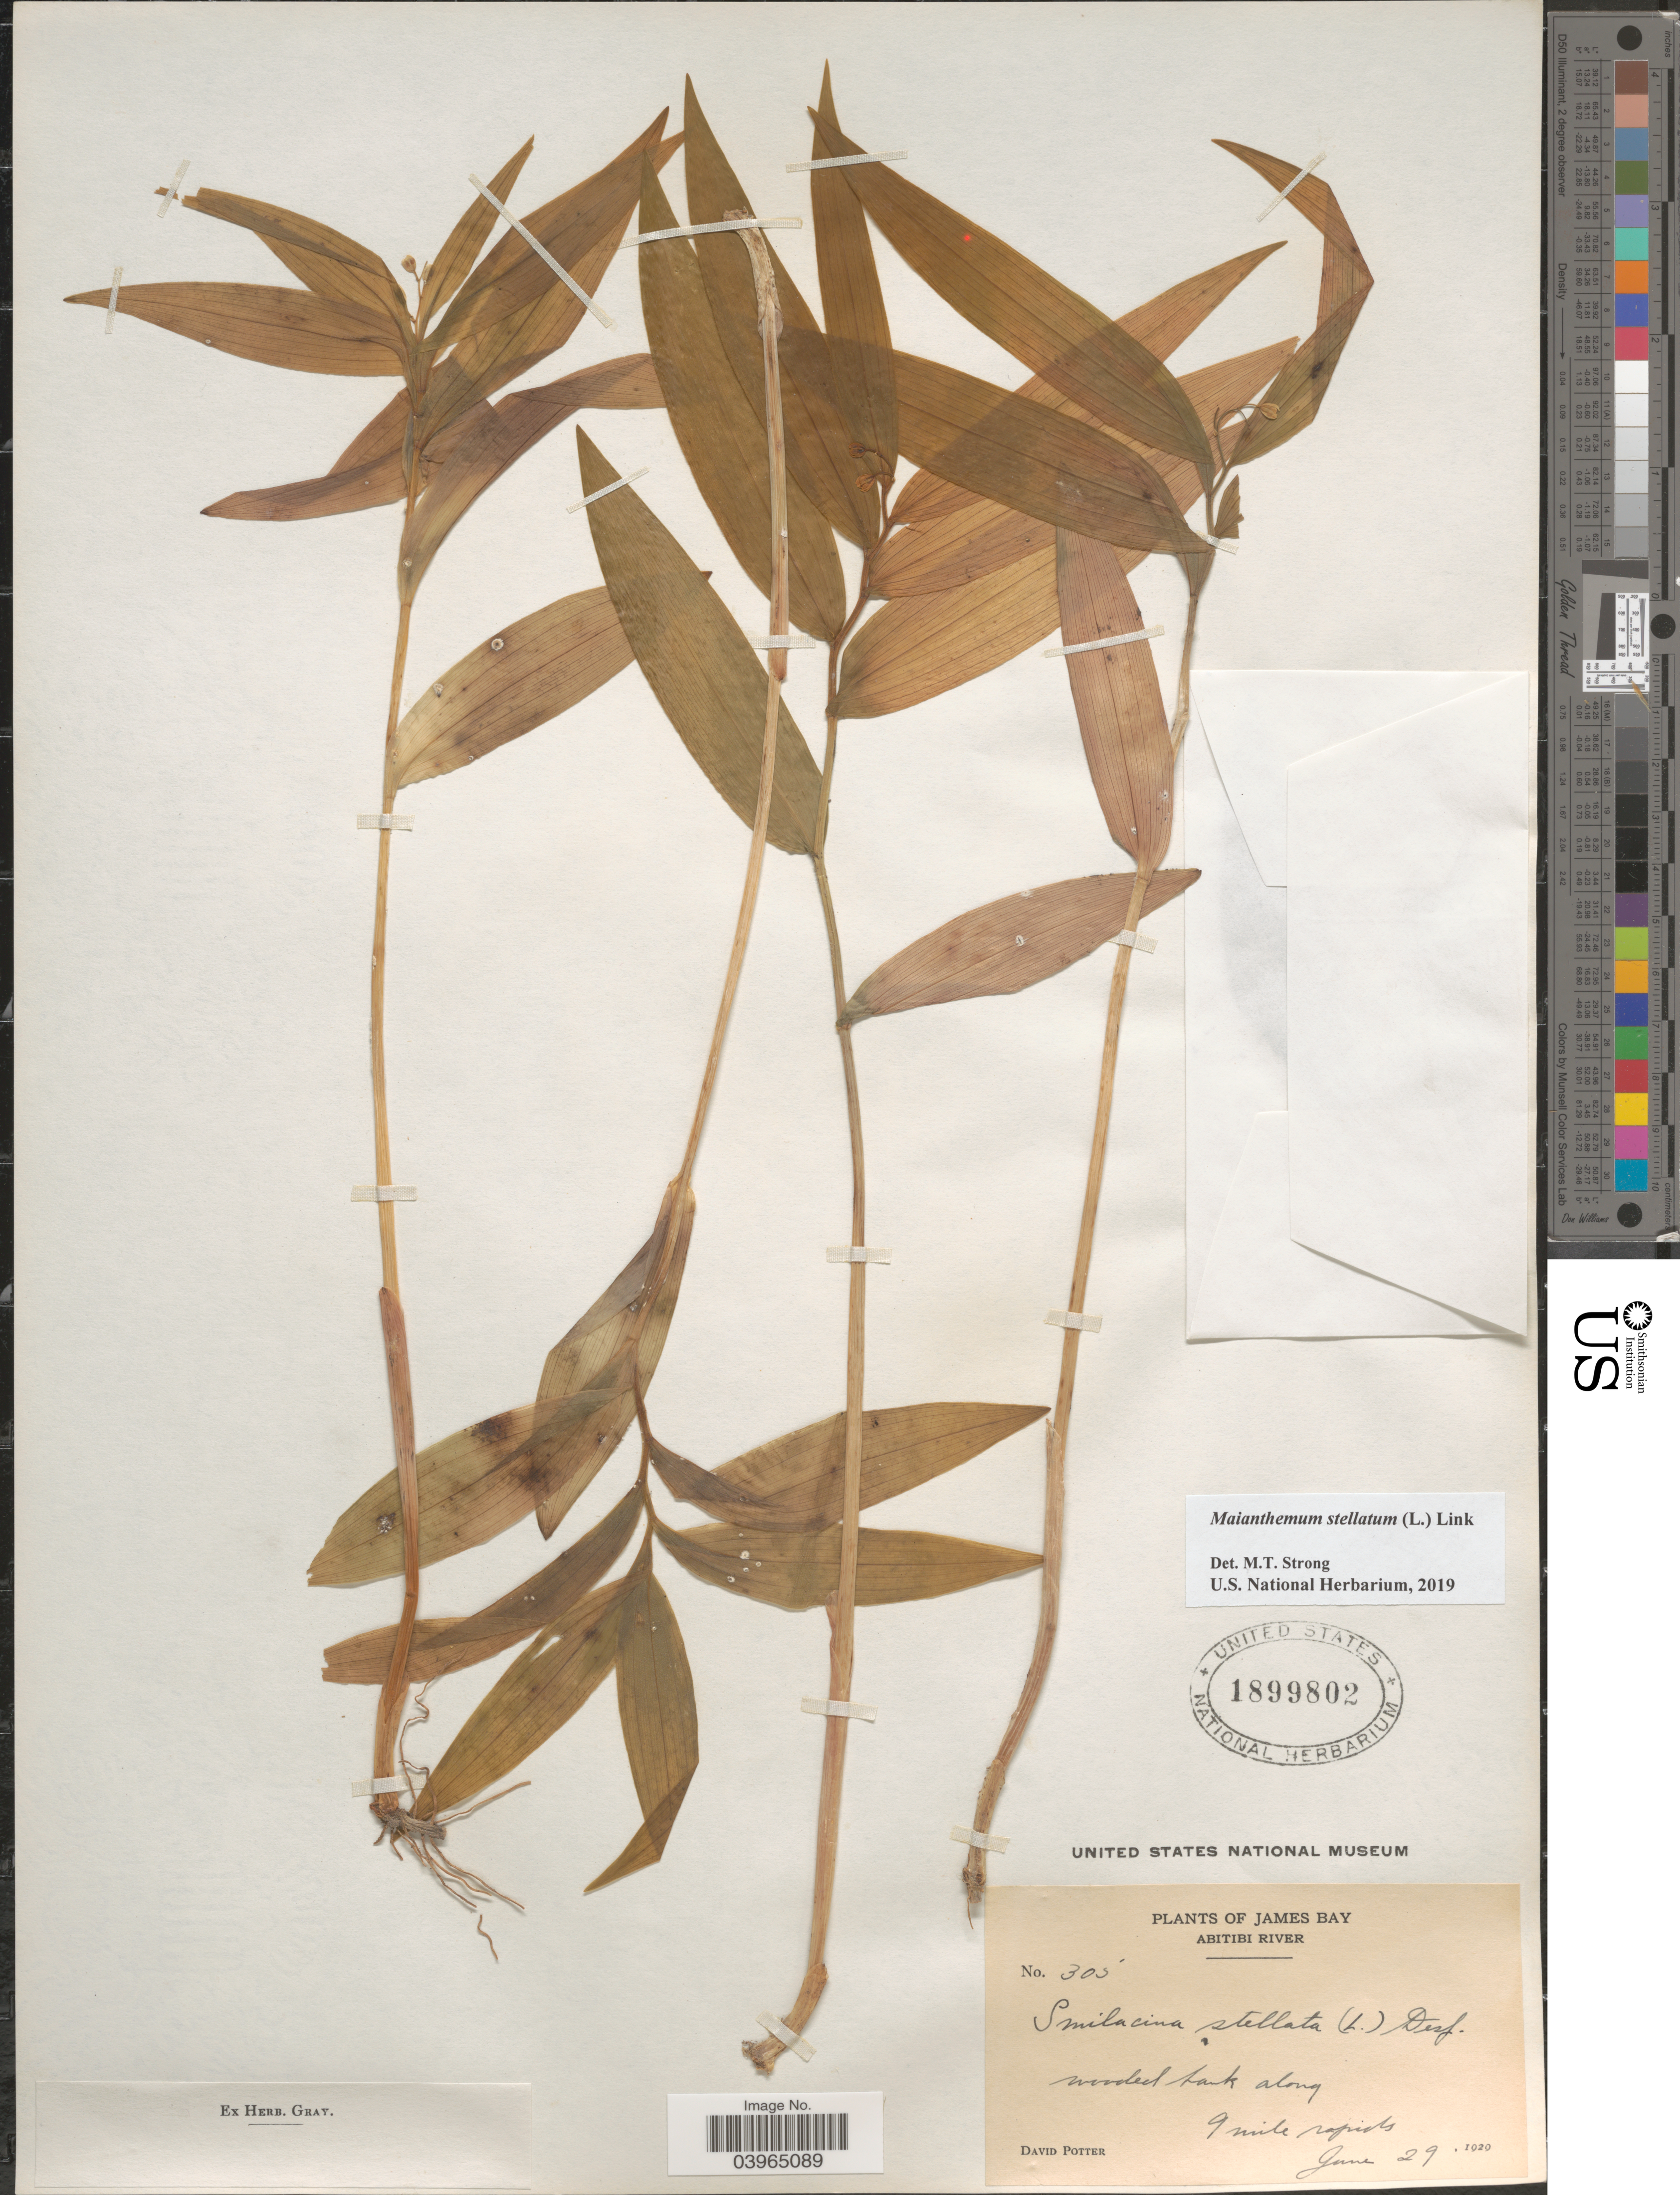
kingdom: Plantae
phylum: Tracheophyta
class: Liliopsida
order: Asparagales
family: Asparagaceae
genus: Maianthemum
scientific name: Maianthemum stellatum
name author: (L.) Link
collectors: D. Potter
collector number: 305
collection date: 1920-06-29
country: Canada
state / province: Ontario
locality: James Bay. Abitibi River. Wooded bank along 9 mile rapids.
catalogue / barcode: US 1899802